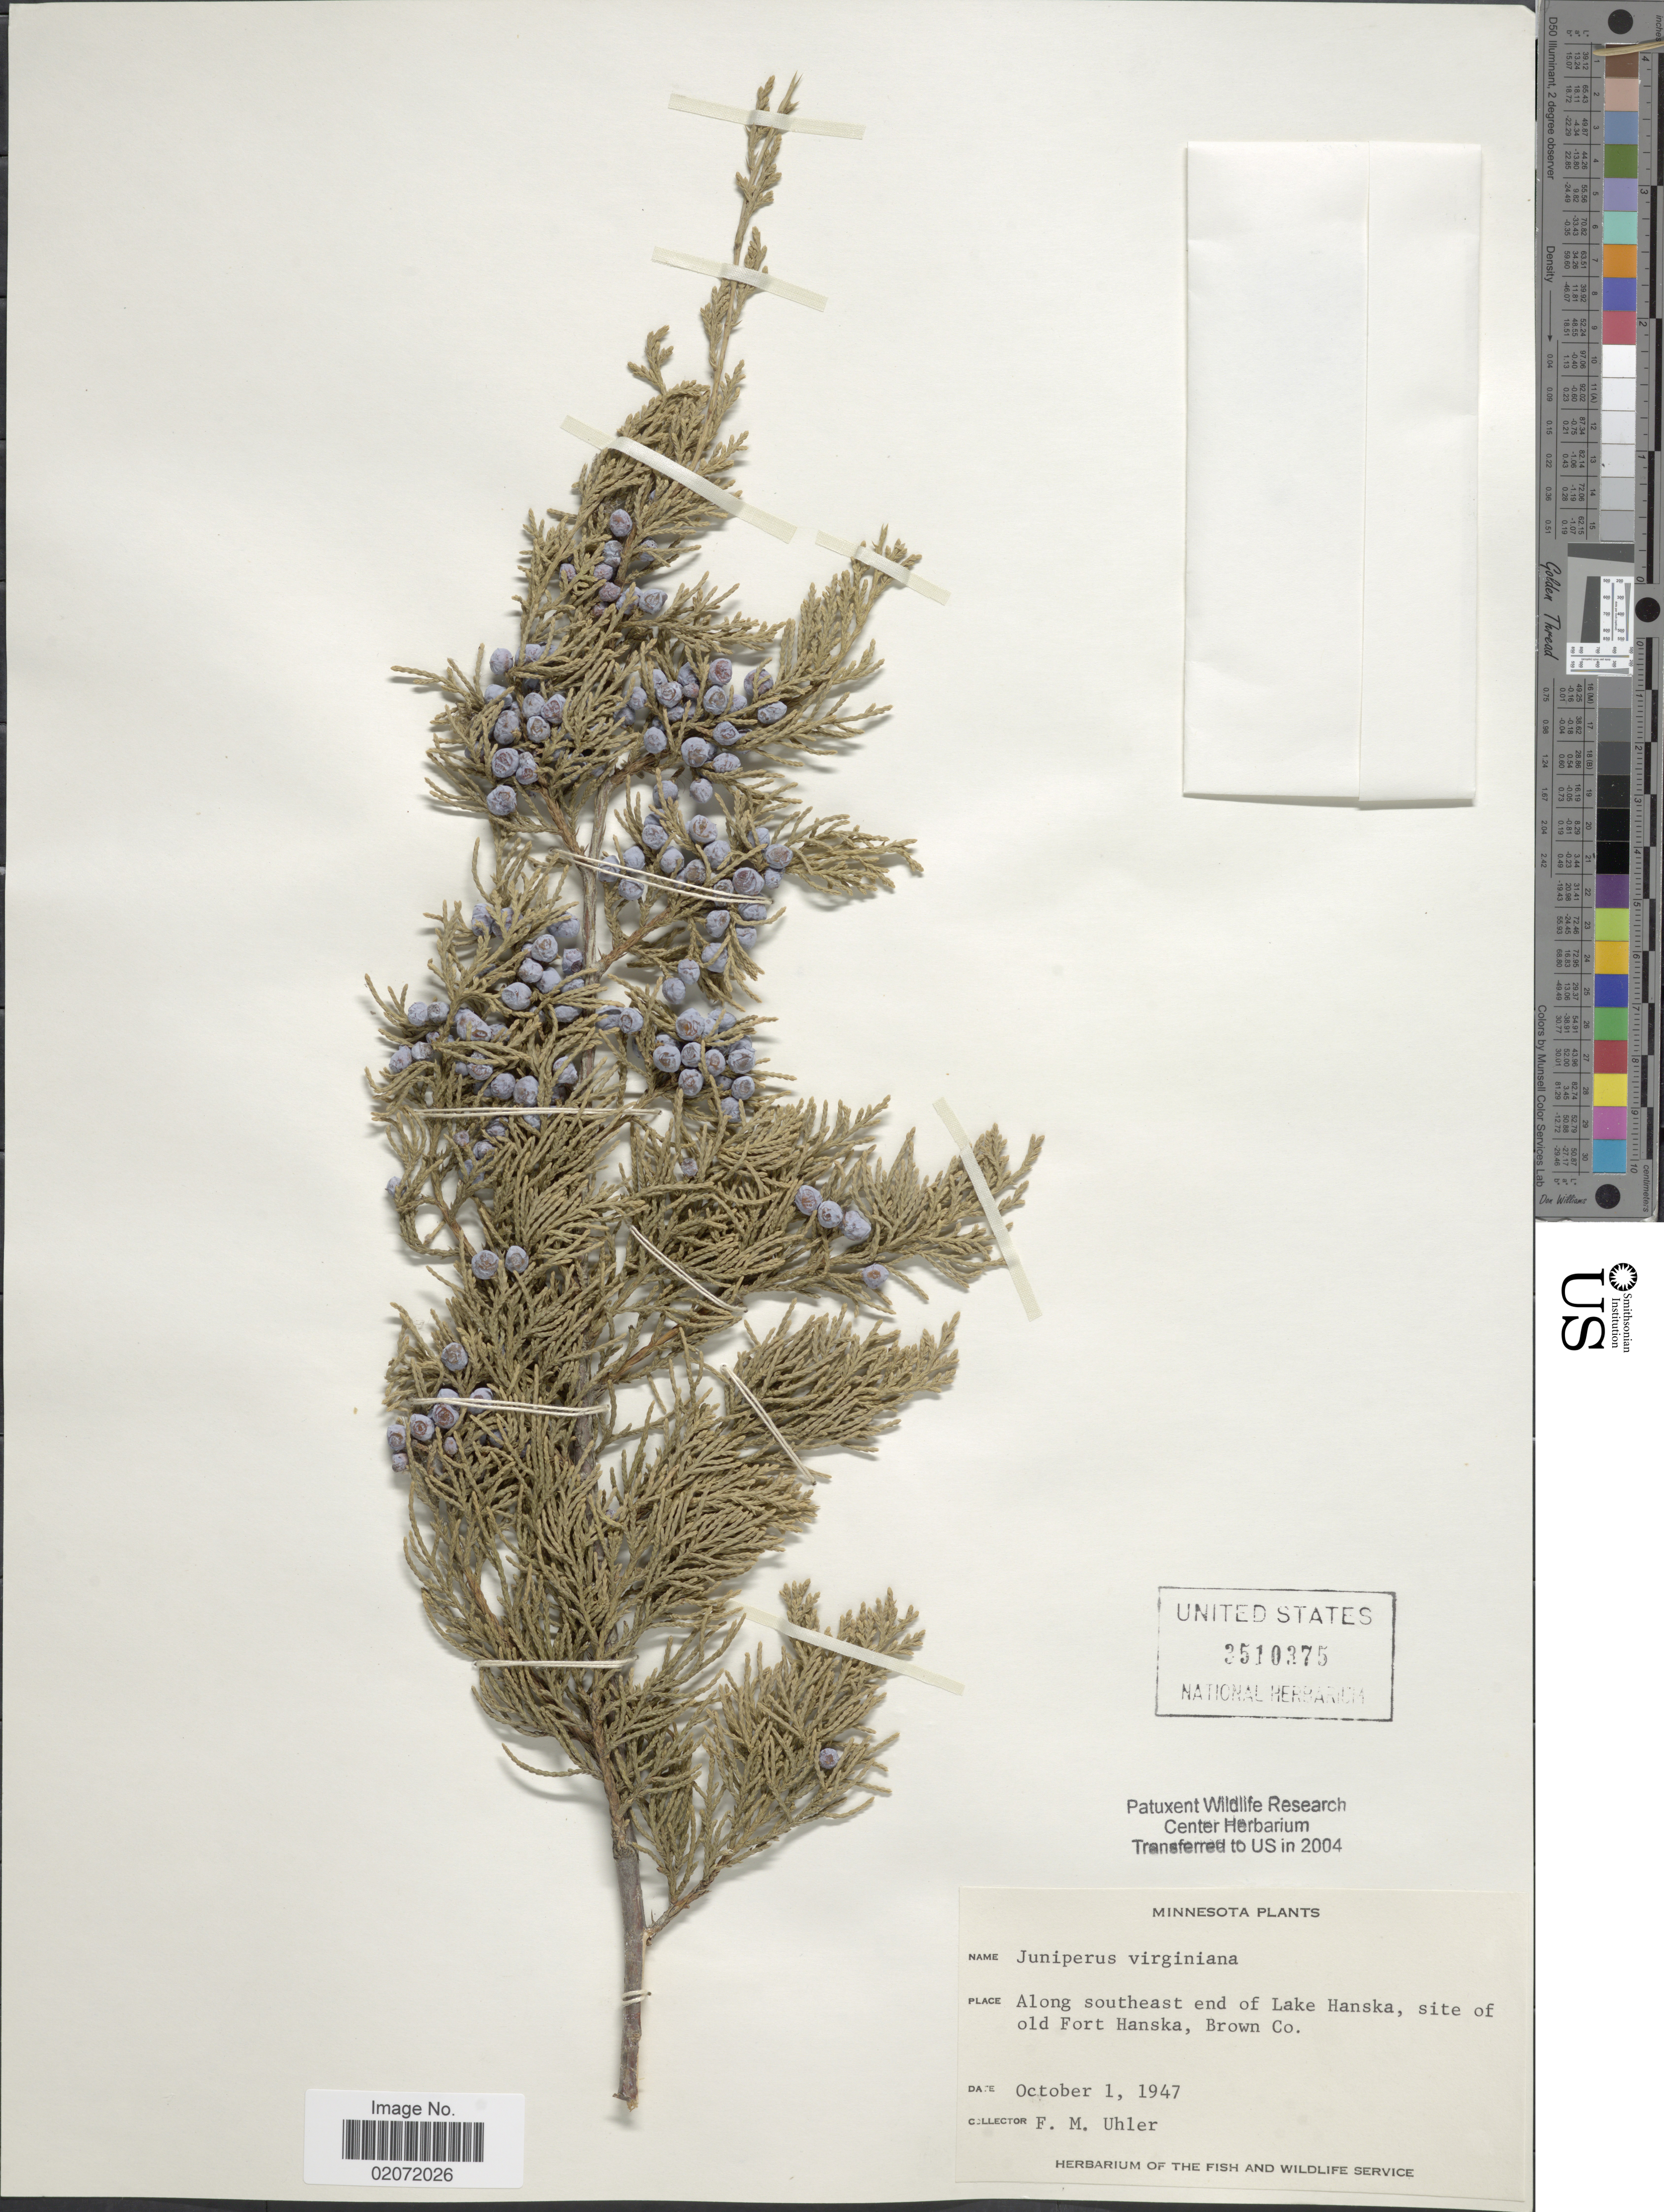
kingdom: Plantae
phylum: Tracheophyta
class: Pinopsida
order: Pinales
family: Cupressaceae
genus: Juniperus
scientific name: Juniperus virginiana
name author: L.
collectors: F. M. Uhler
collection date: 1947-10-01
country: United States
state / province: Mississippi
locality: Along southeast end of Lake Hanska, site of old Fort Hanska, Brown Co.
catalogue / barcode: US 2510375